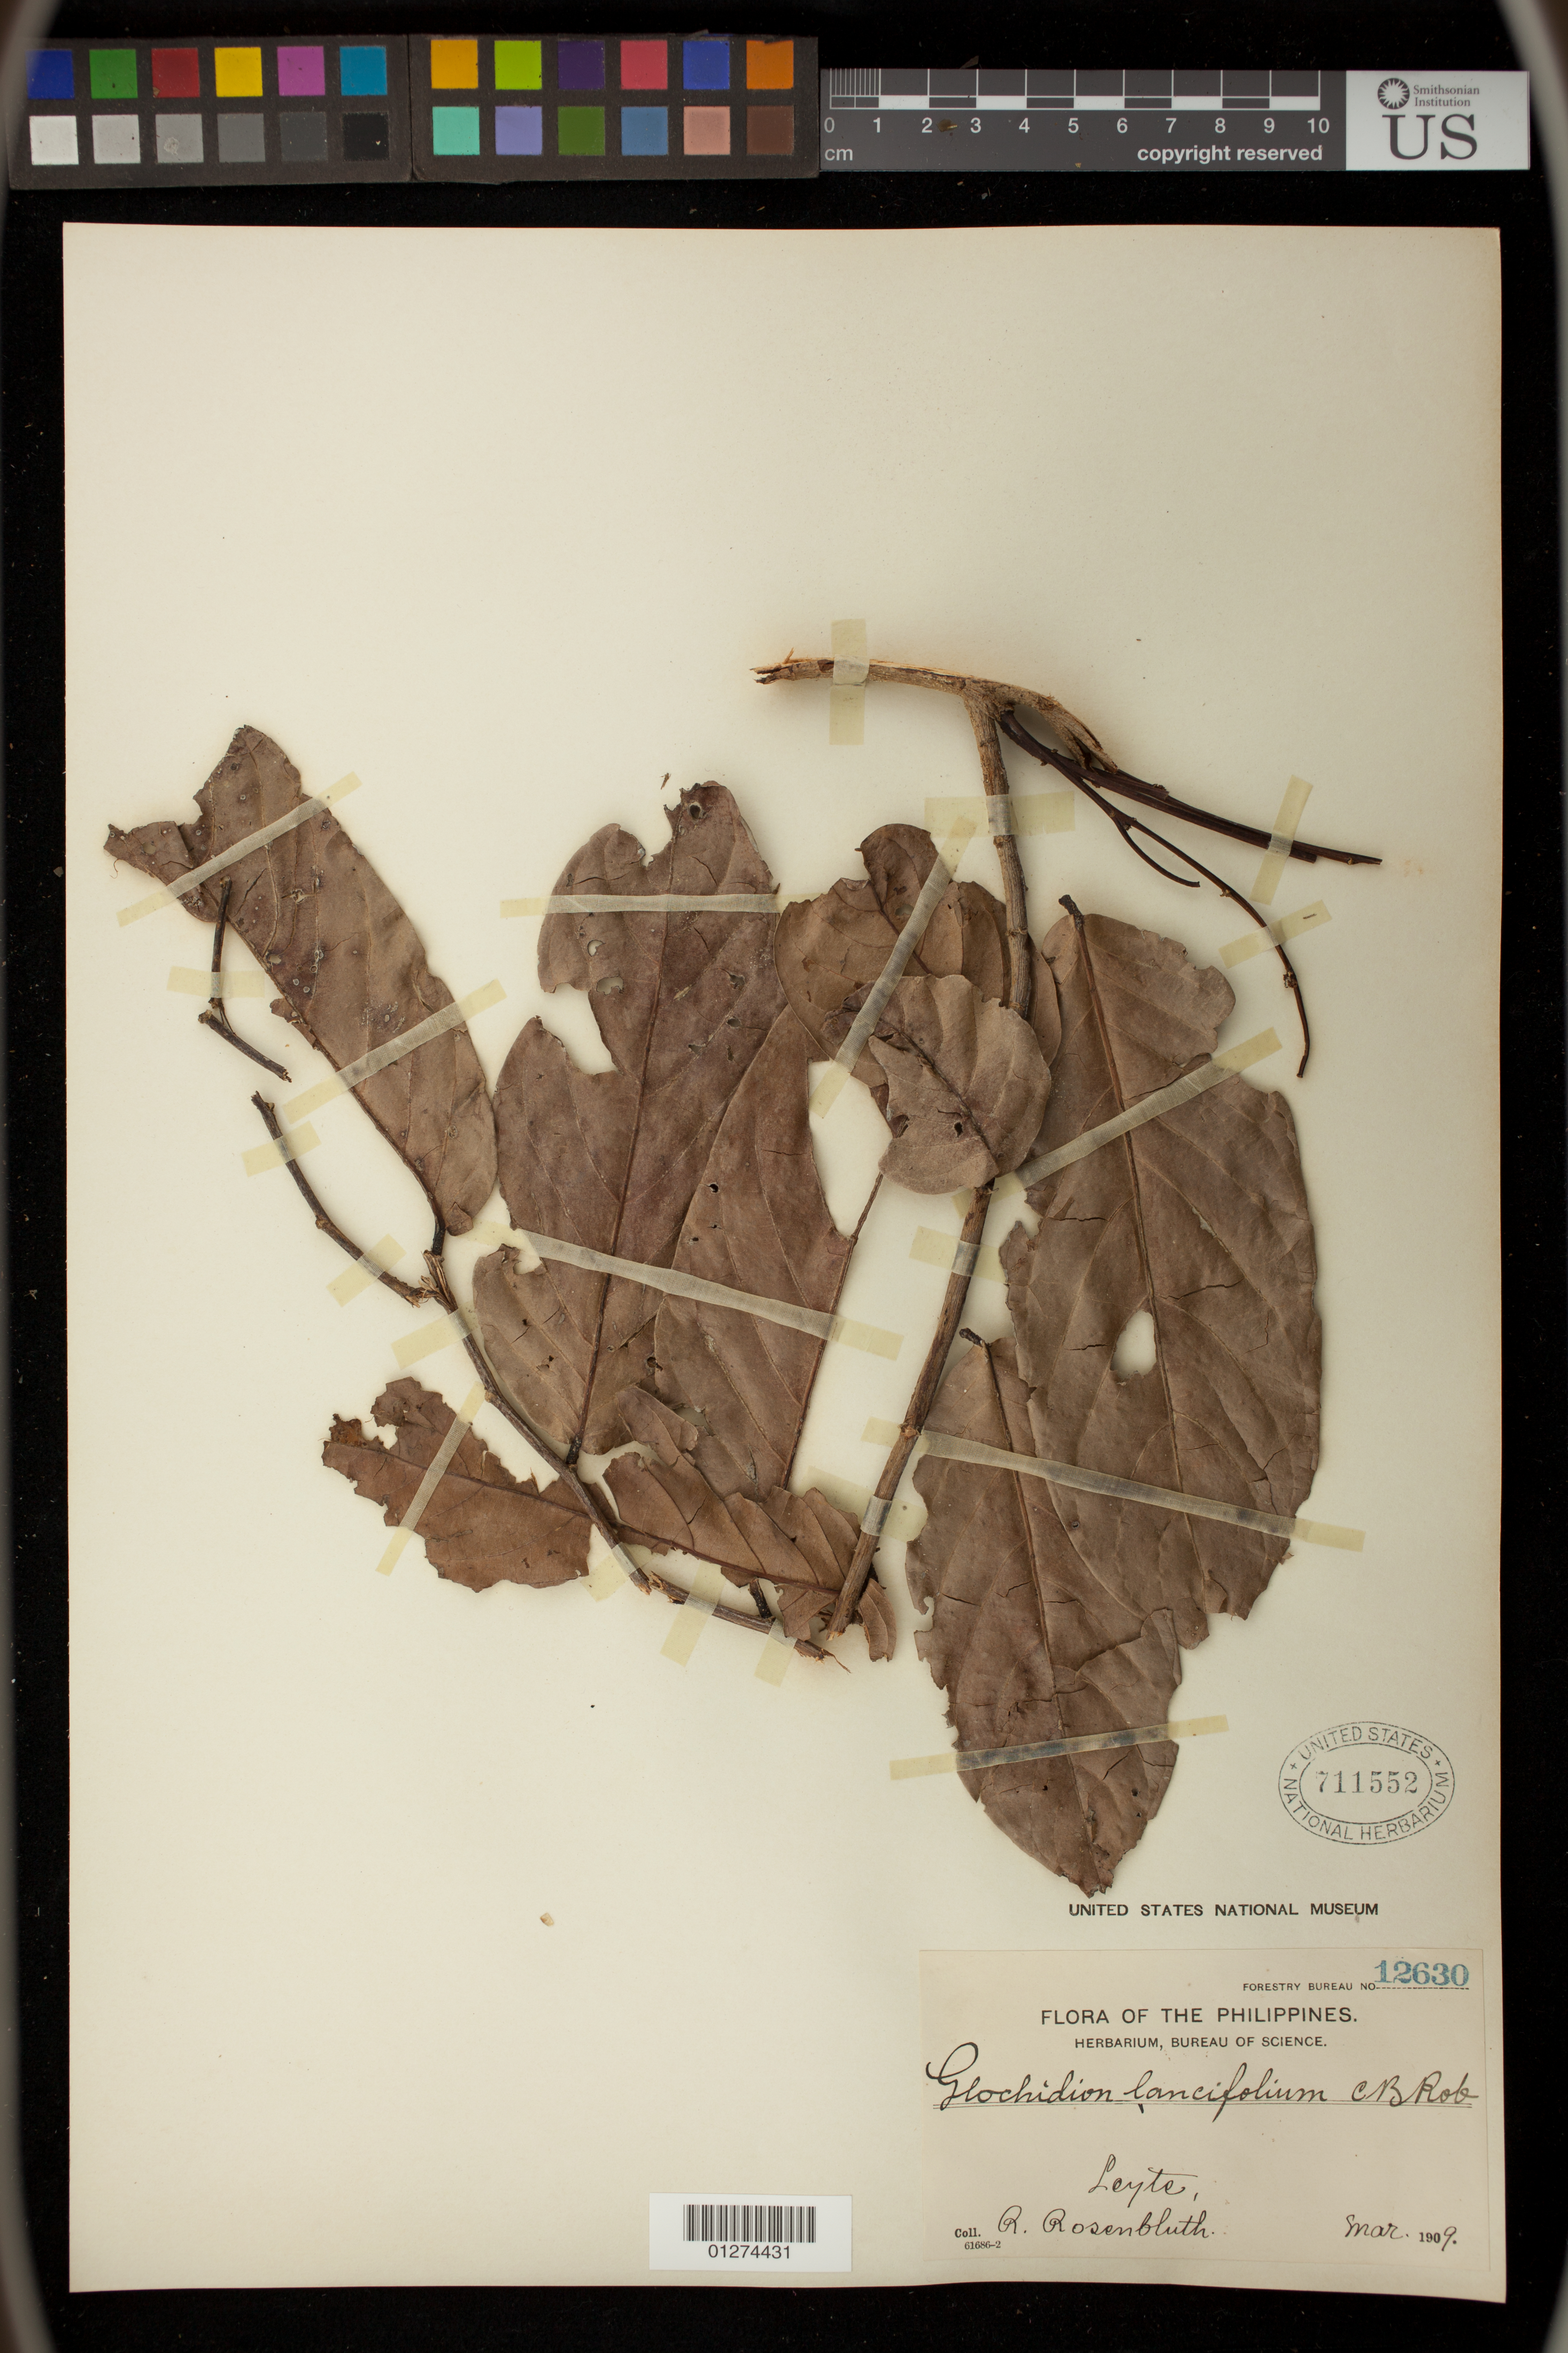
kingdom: Plantae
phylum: Tracheophyta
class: Magnoliopsida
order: Malpighiales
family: Phyllanthaceae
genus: Glochidion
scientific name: Glochidion urophylloides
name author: Elmer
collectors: R. Rosenbluth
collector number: For. Bur. 12630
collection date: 1909-03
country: Philippines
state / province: Eastern Visayas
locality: Leyte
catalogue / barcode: US 711552